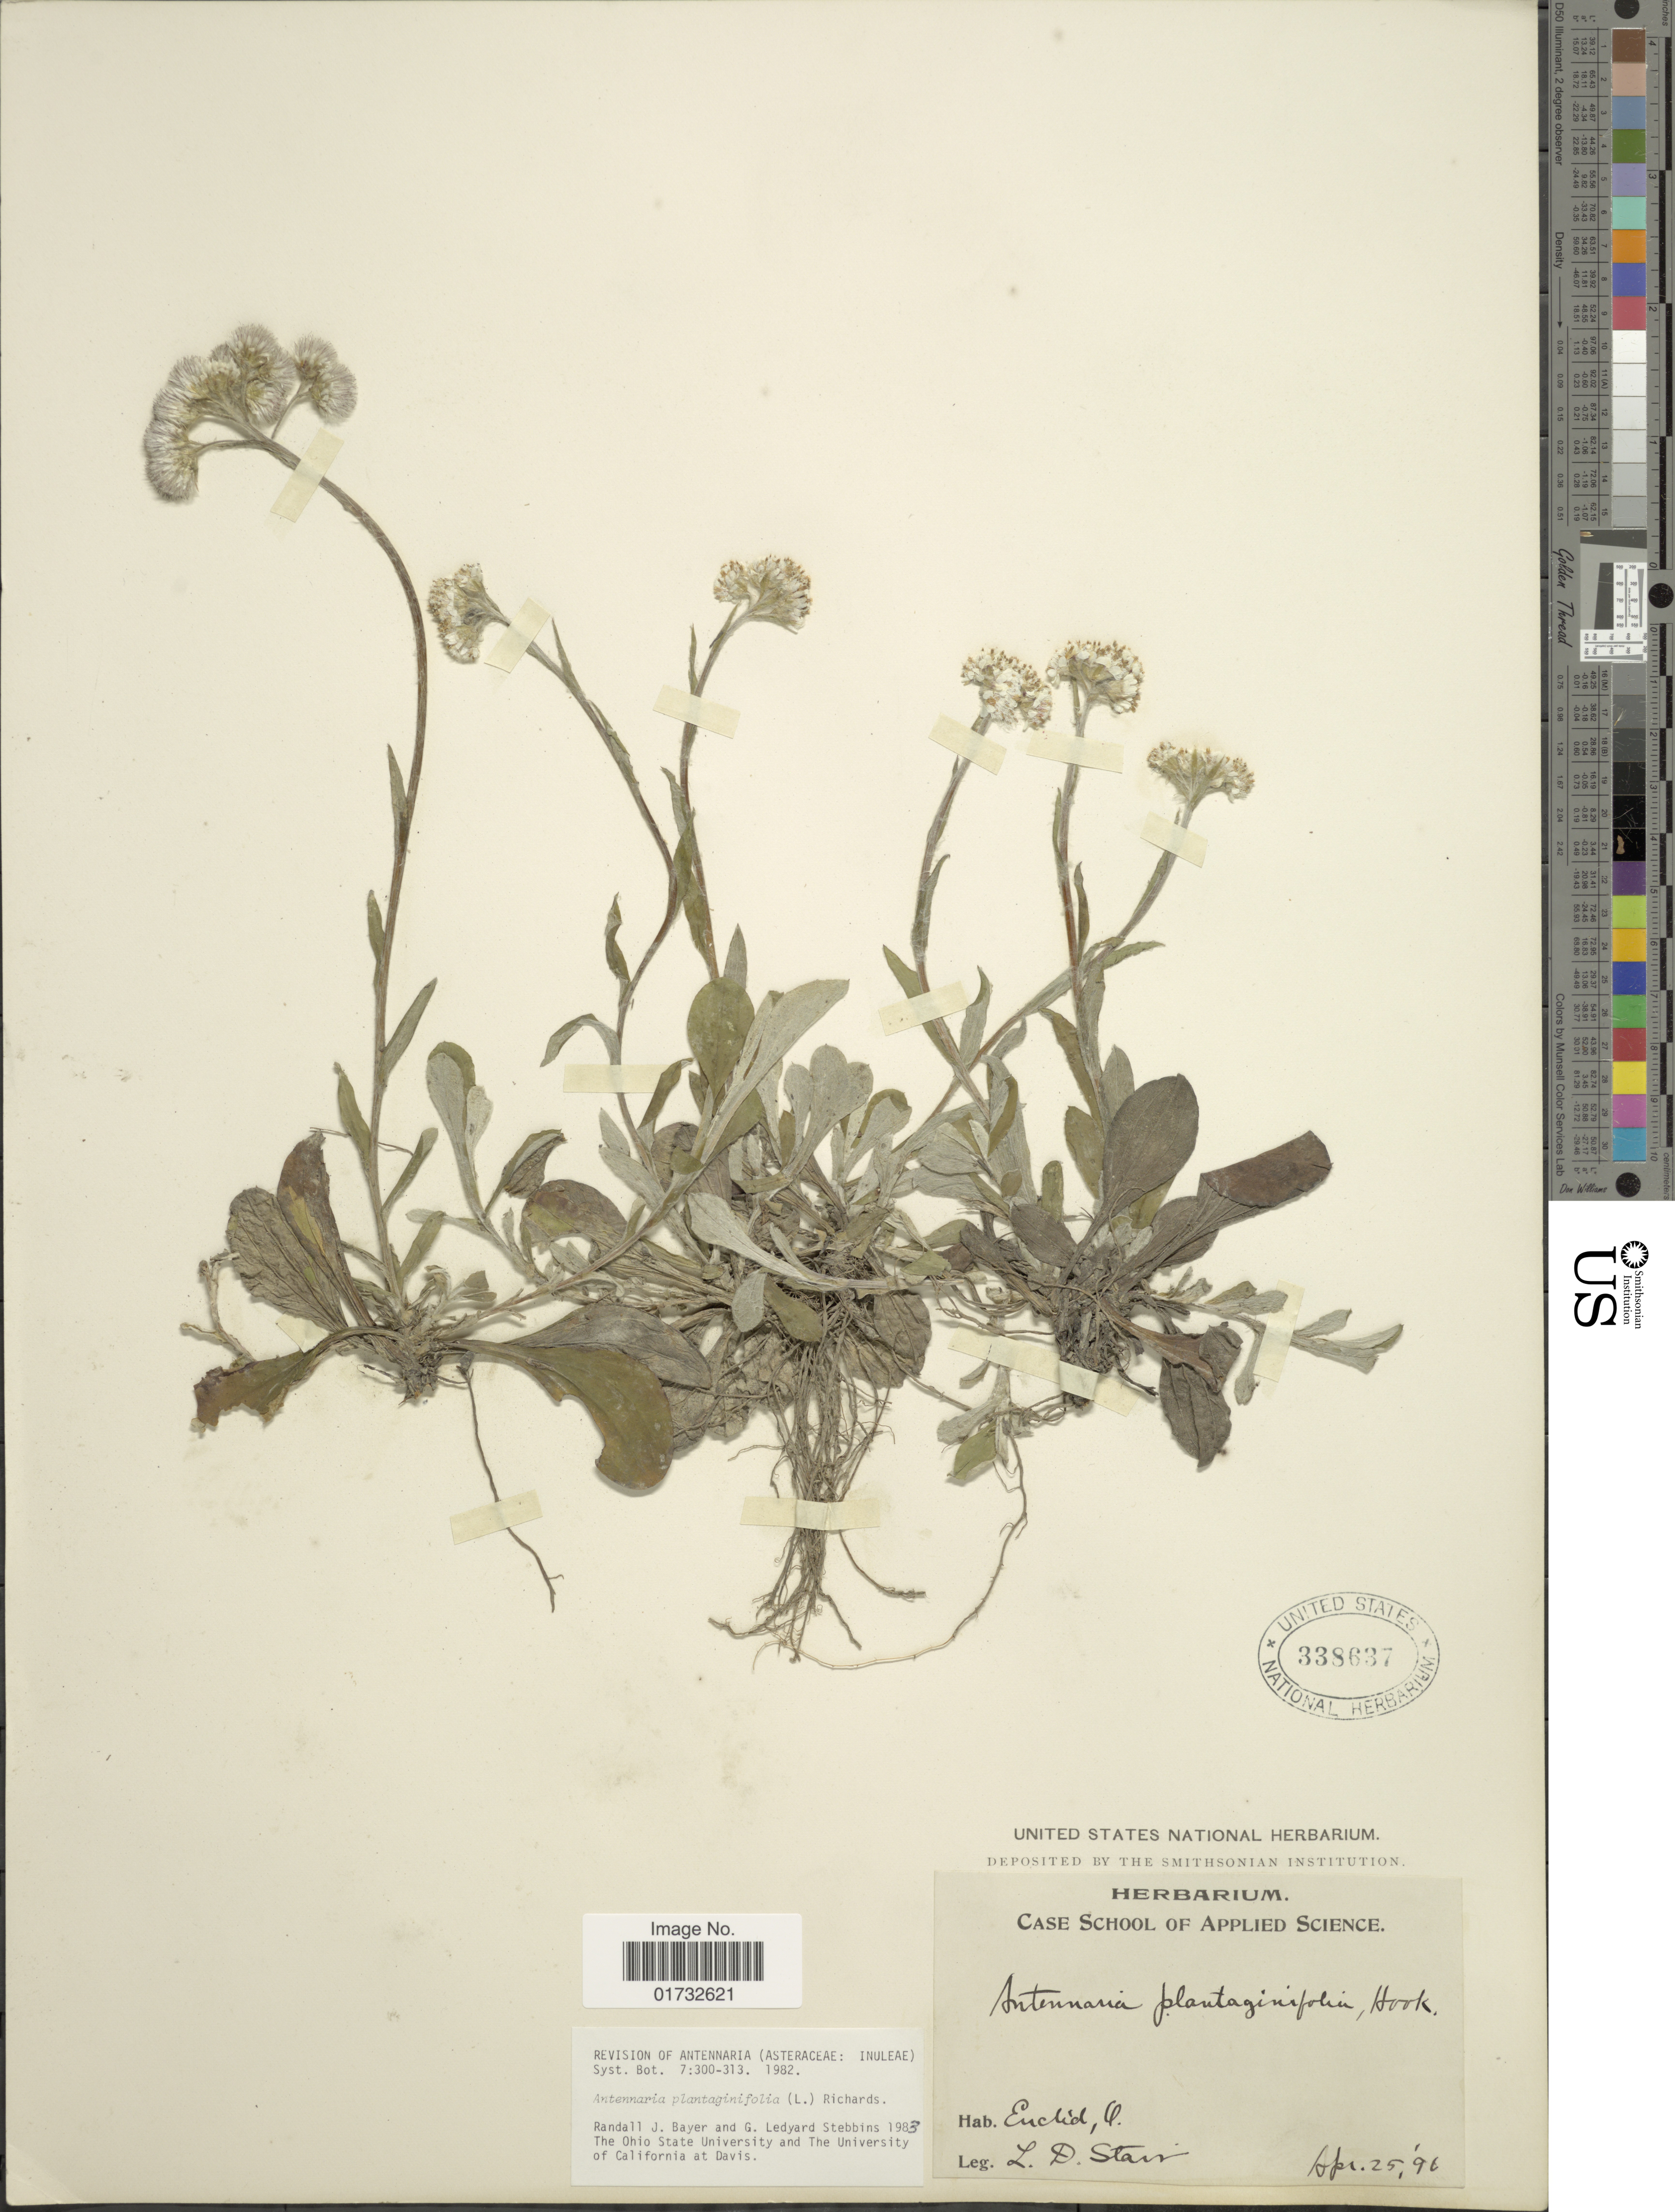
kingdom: Plantae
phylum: Tracheophyta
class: Magnoliopsida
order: Asterales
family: Asteraceae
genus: Antennaria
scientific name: Antennaria plantaginifolia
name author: (L.) Richardson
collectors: L. Stair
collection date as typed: Transcribed d/m/y: 25/4/96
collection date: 1896-04-25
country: United States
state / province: Ohio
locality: Euclid, O.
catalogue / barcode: US 338637